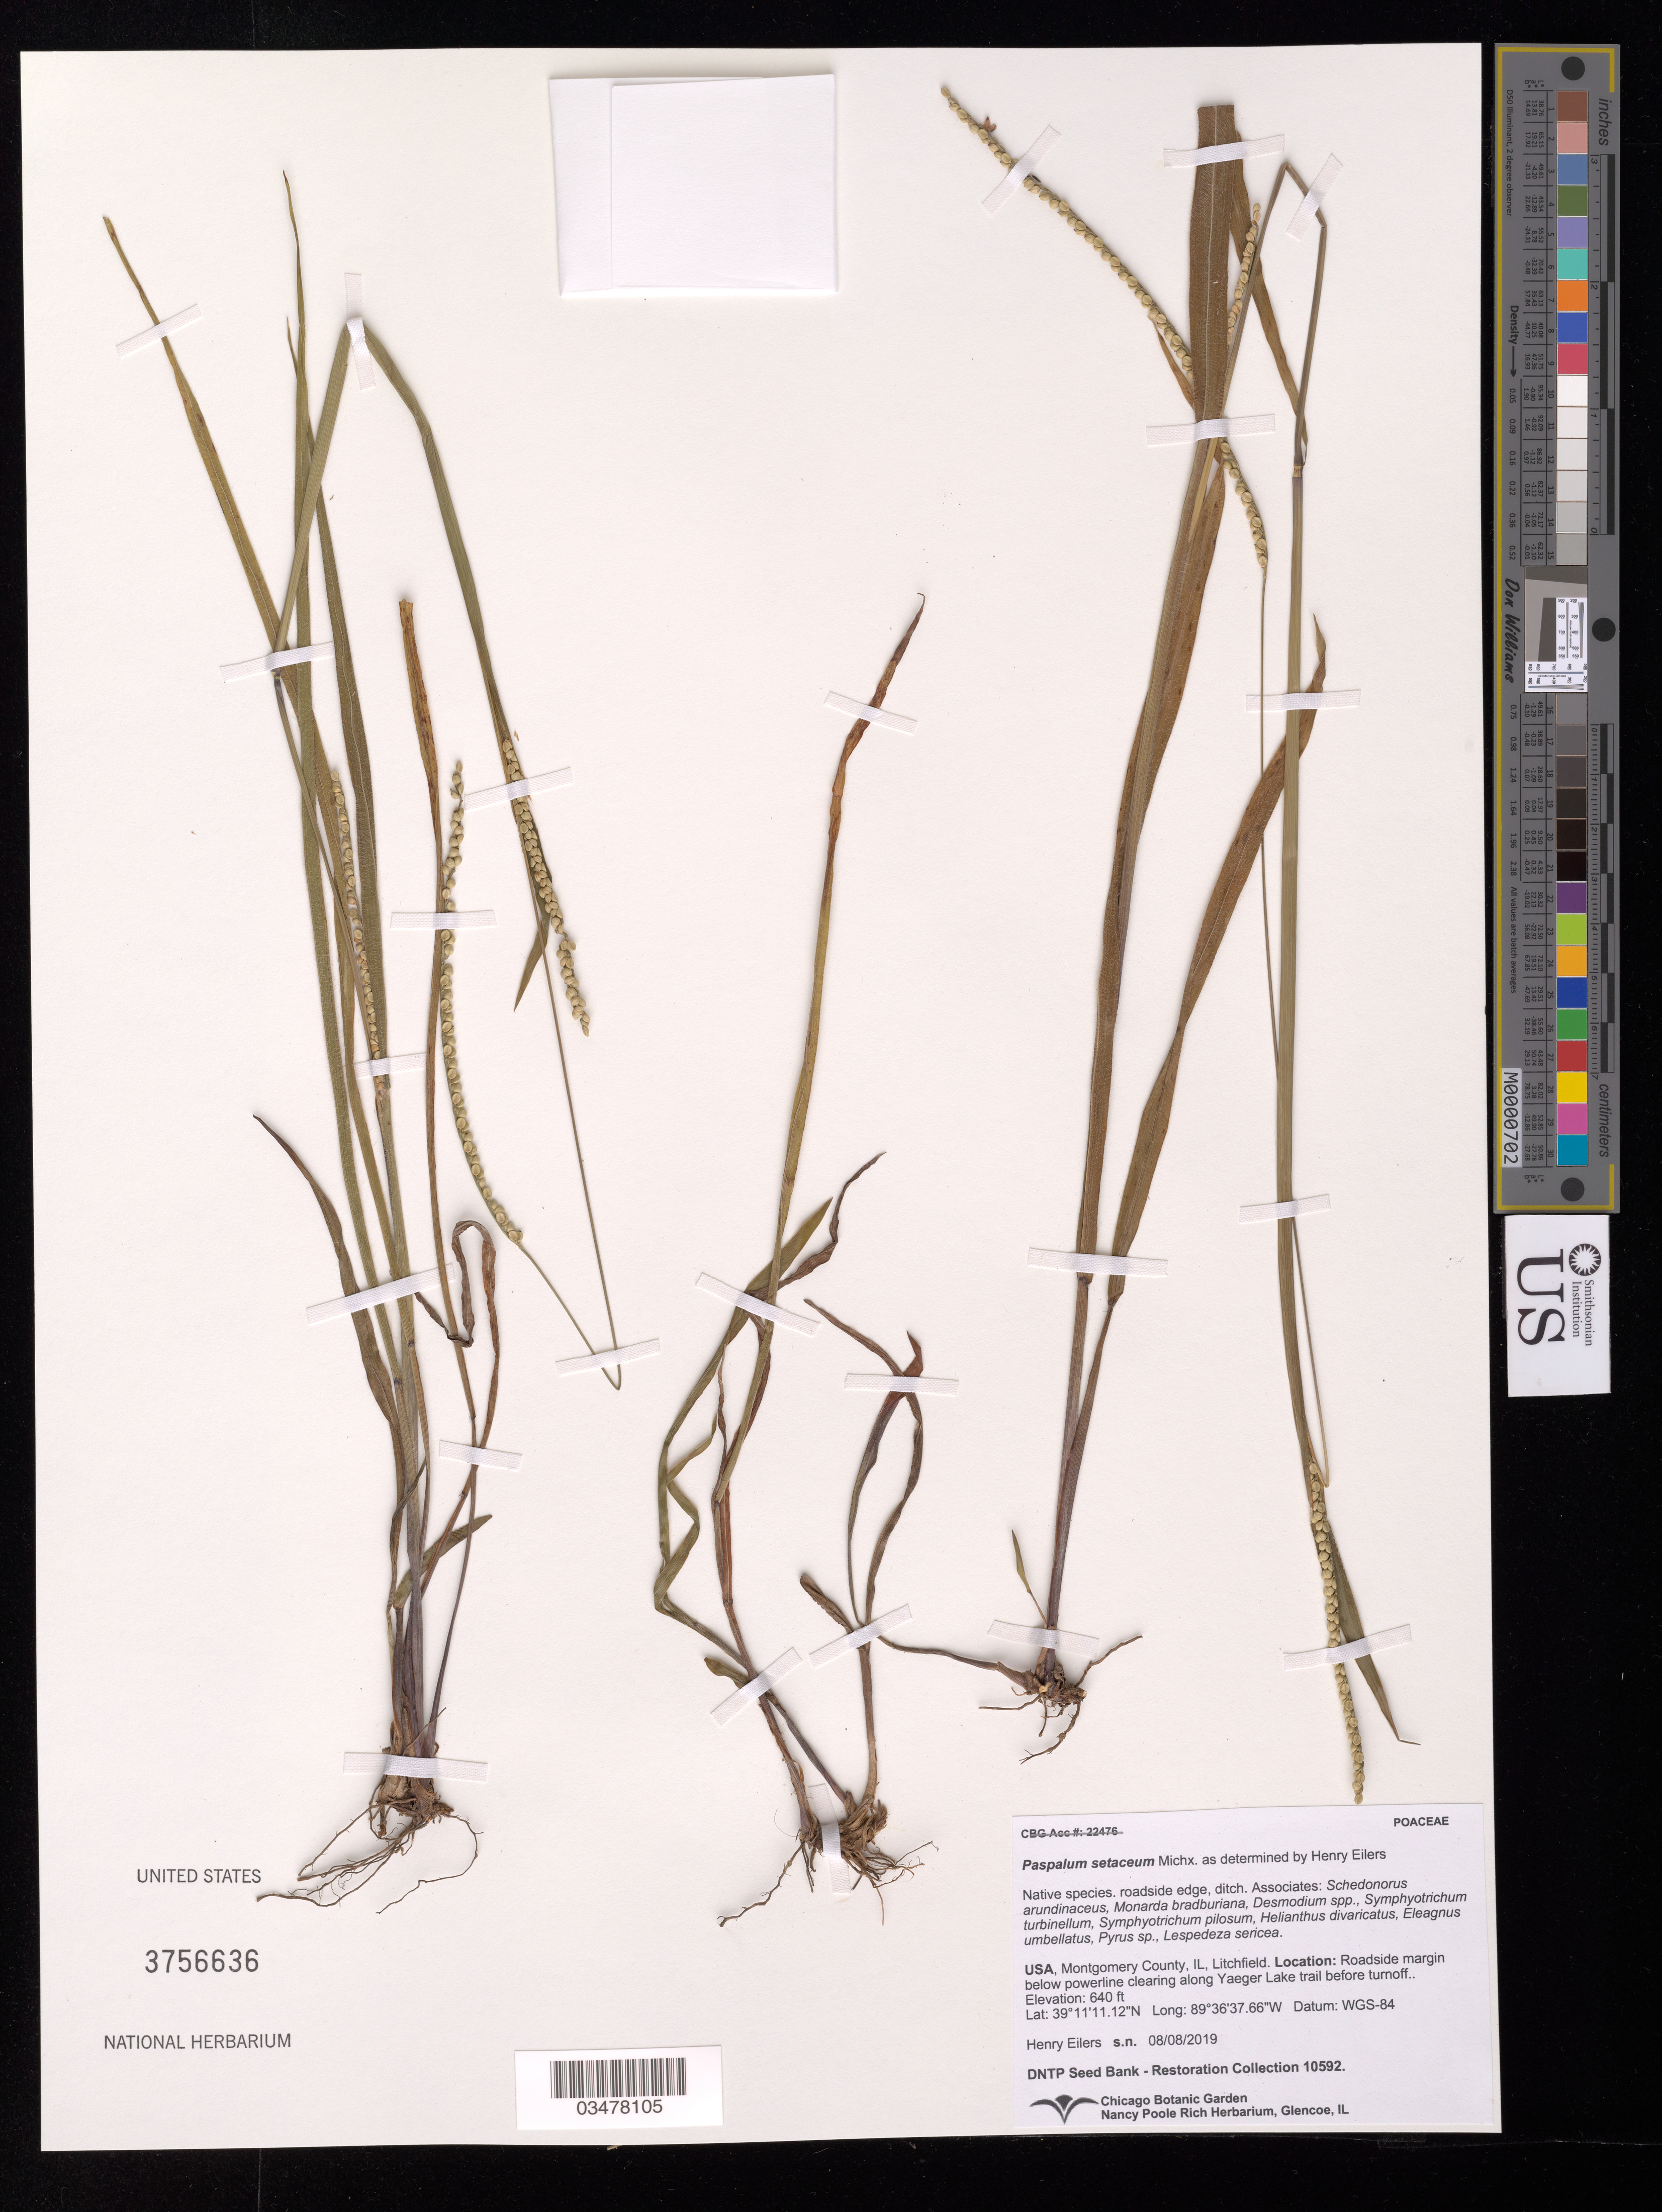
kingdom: Plantae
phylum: Tracheophyta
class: Liliopsida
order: Poales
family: Poaceae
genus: Paspalum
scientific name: Paspalum setaceum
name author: Michx.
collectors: H. Eilers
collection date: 2019-08-08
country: United States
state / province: Illinois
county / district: Montgomery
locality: Litchfield, along Yaeger Lake trail before turnoff.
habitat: Roadside edge, ditch. With Desmodium sp., Eleagnus umbellatus, Pyrus sp., etc.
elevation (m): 195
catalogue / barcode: US 3756636